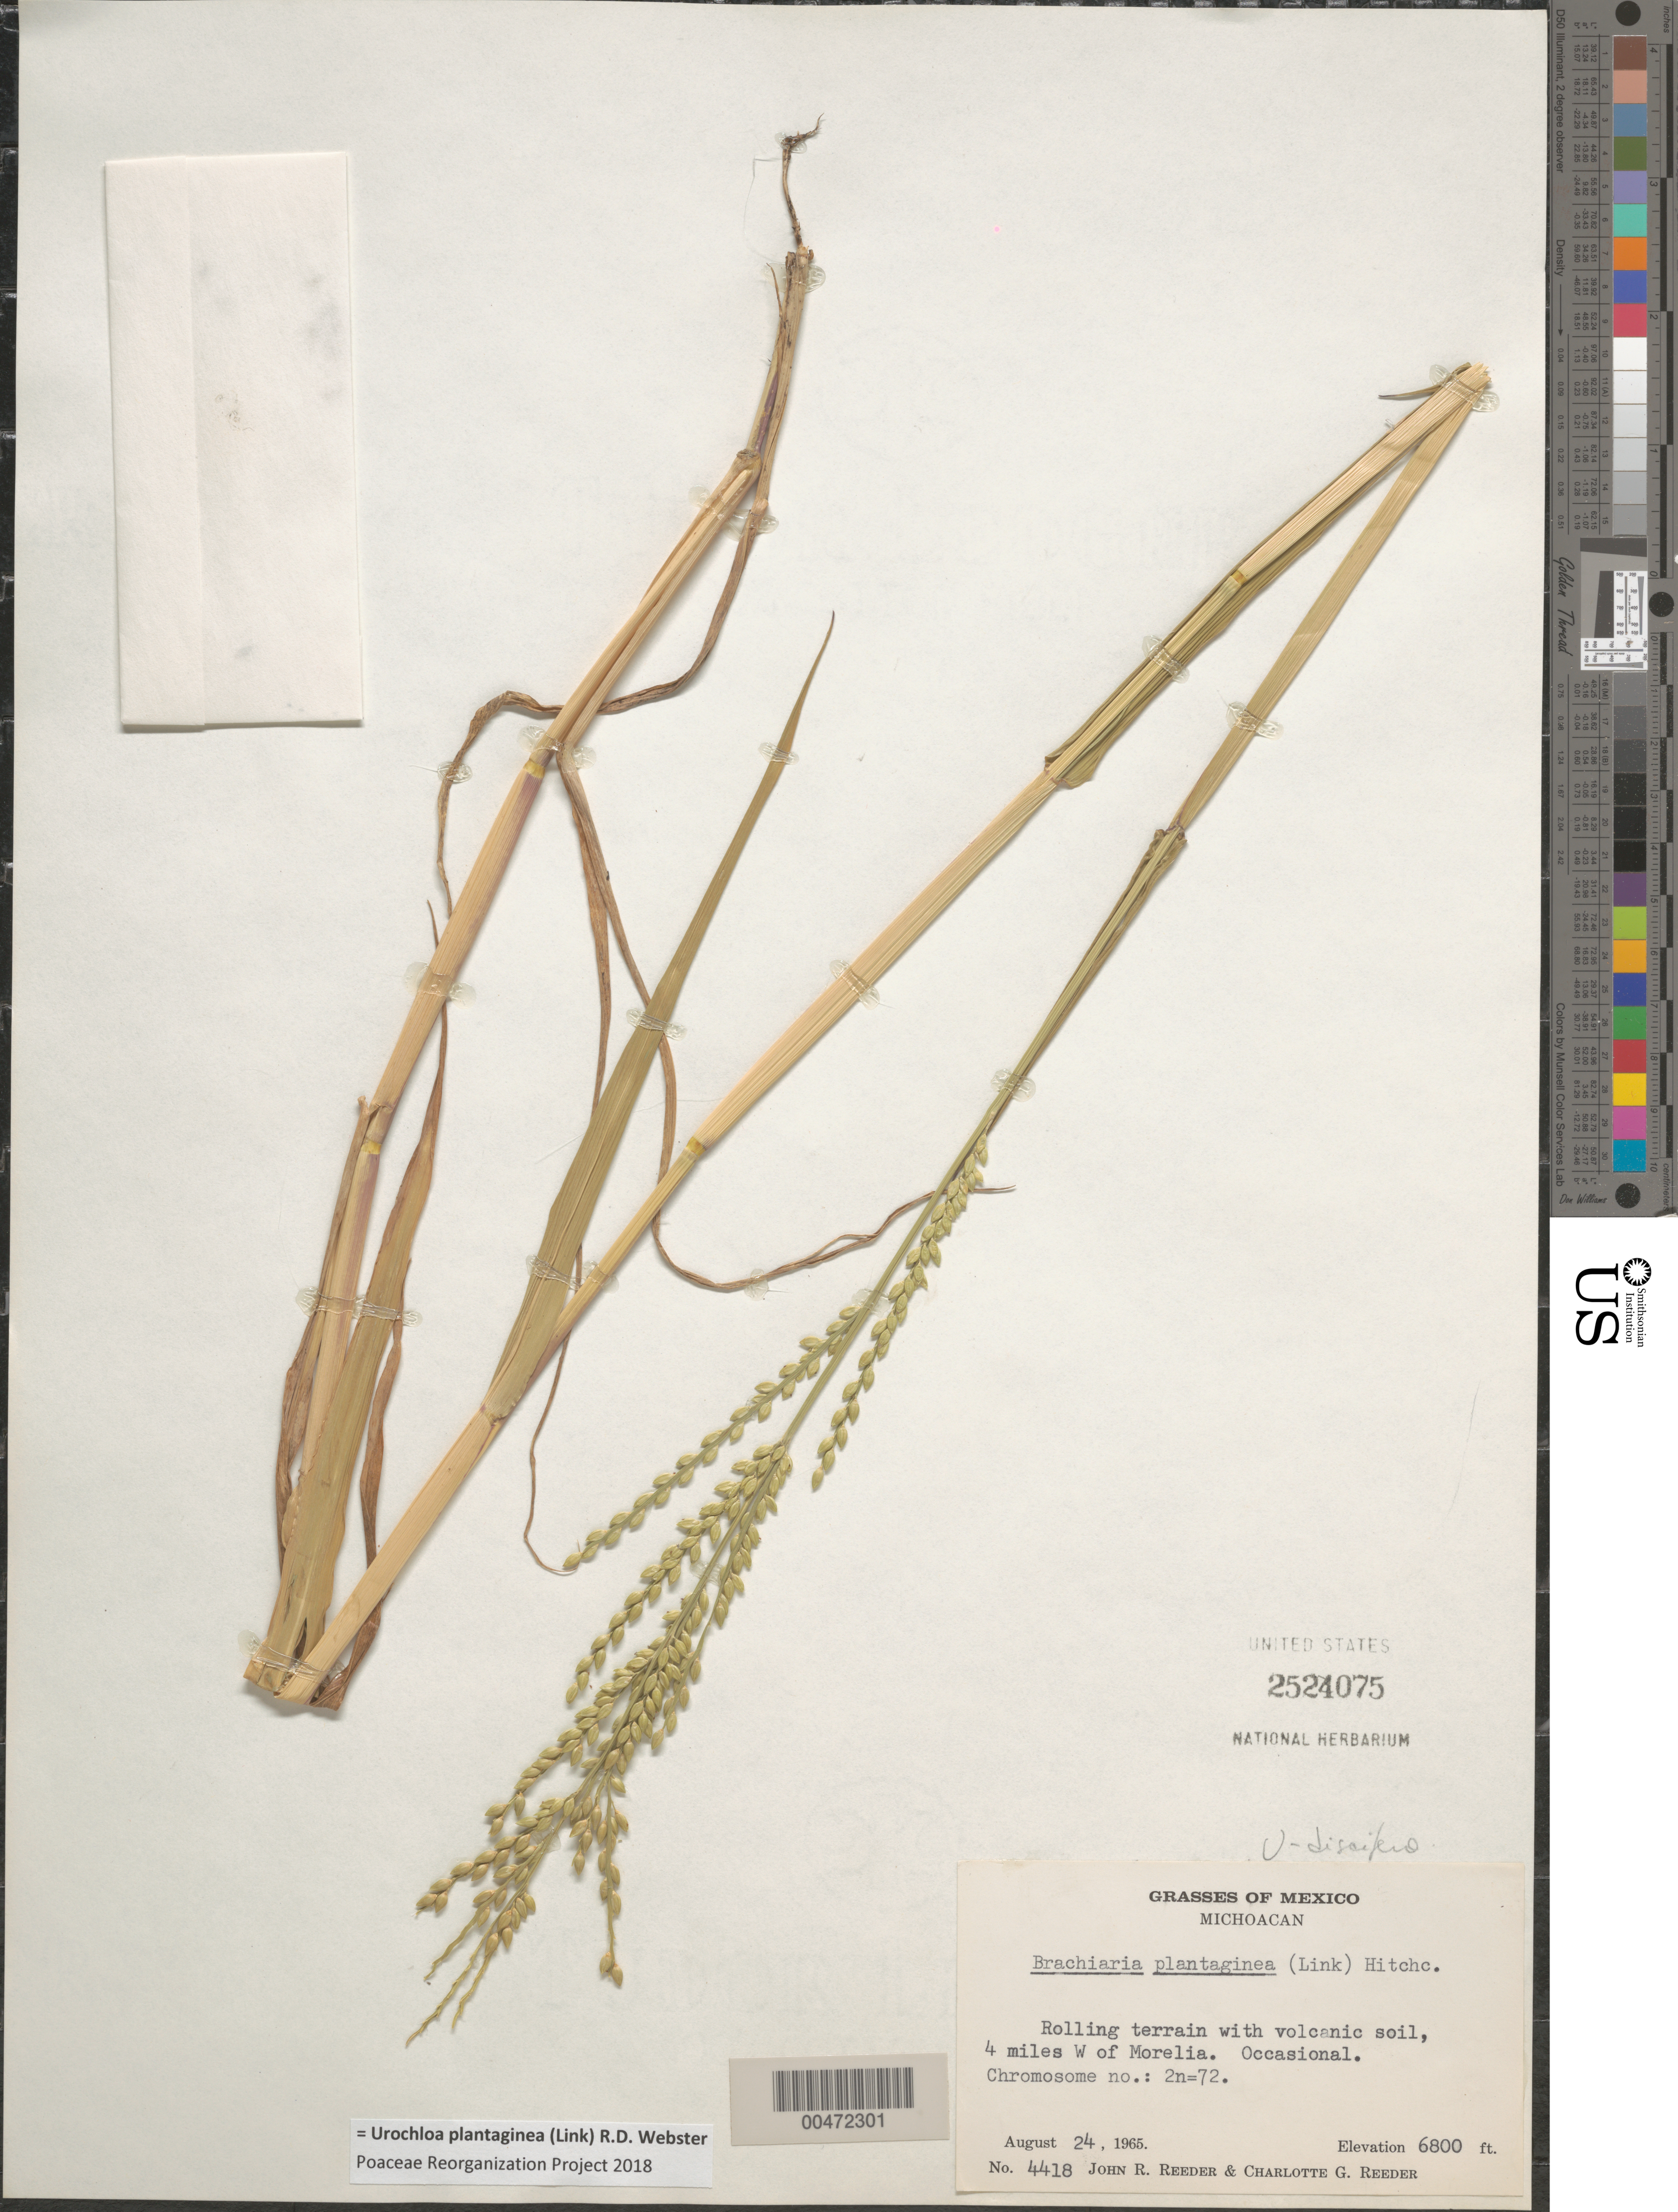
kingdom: Plantae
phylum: Tracheophyta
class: Liliopsida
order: Poales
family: Poaceae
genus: Urochloa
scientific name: Urochloa plantiginea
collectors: J. R. Reeder & C. G. Reeder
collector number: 4418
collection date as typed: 24 Aug 1965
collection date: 1965-08-24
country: Mexico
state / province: Michoacán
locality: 4 mi W of Morelia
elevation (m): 2073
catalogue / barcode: US 2524075